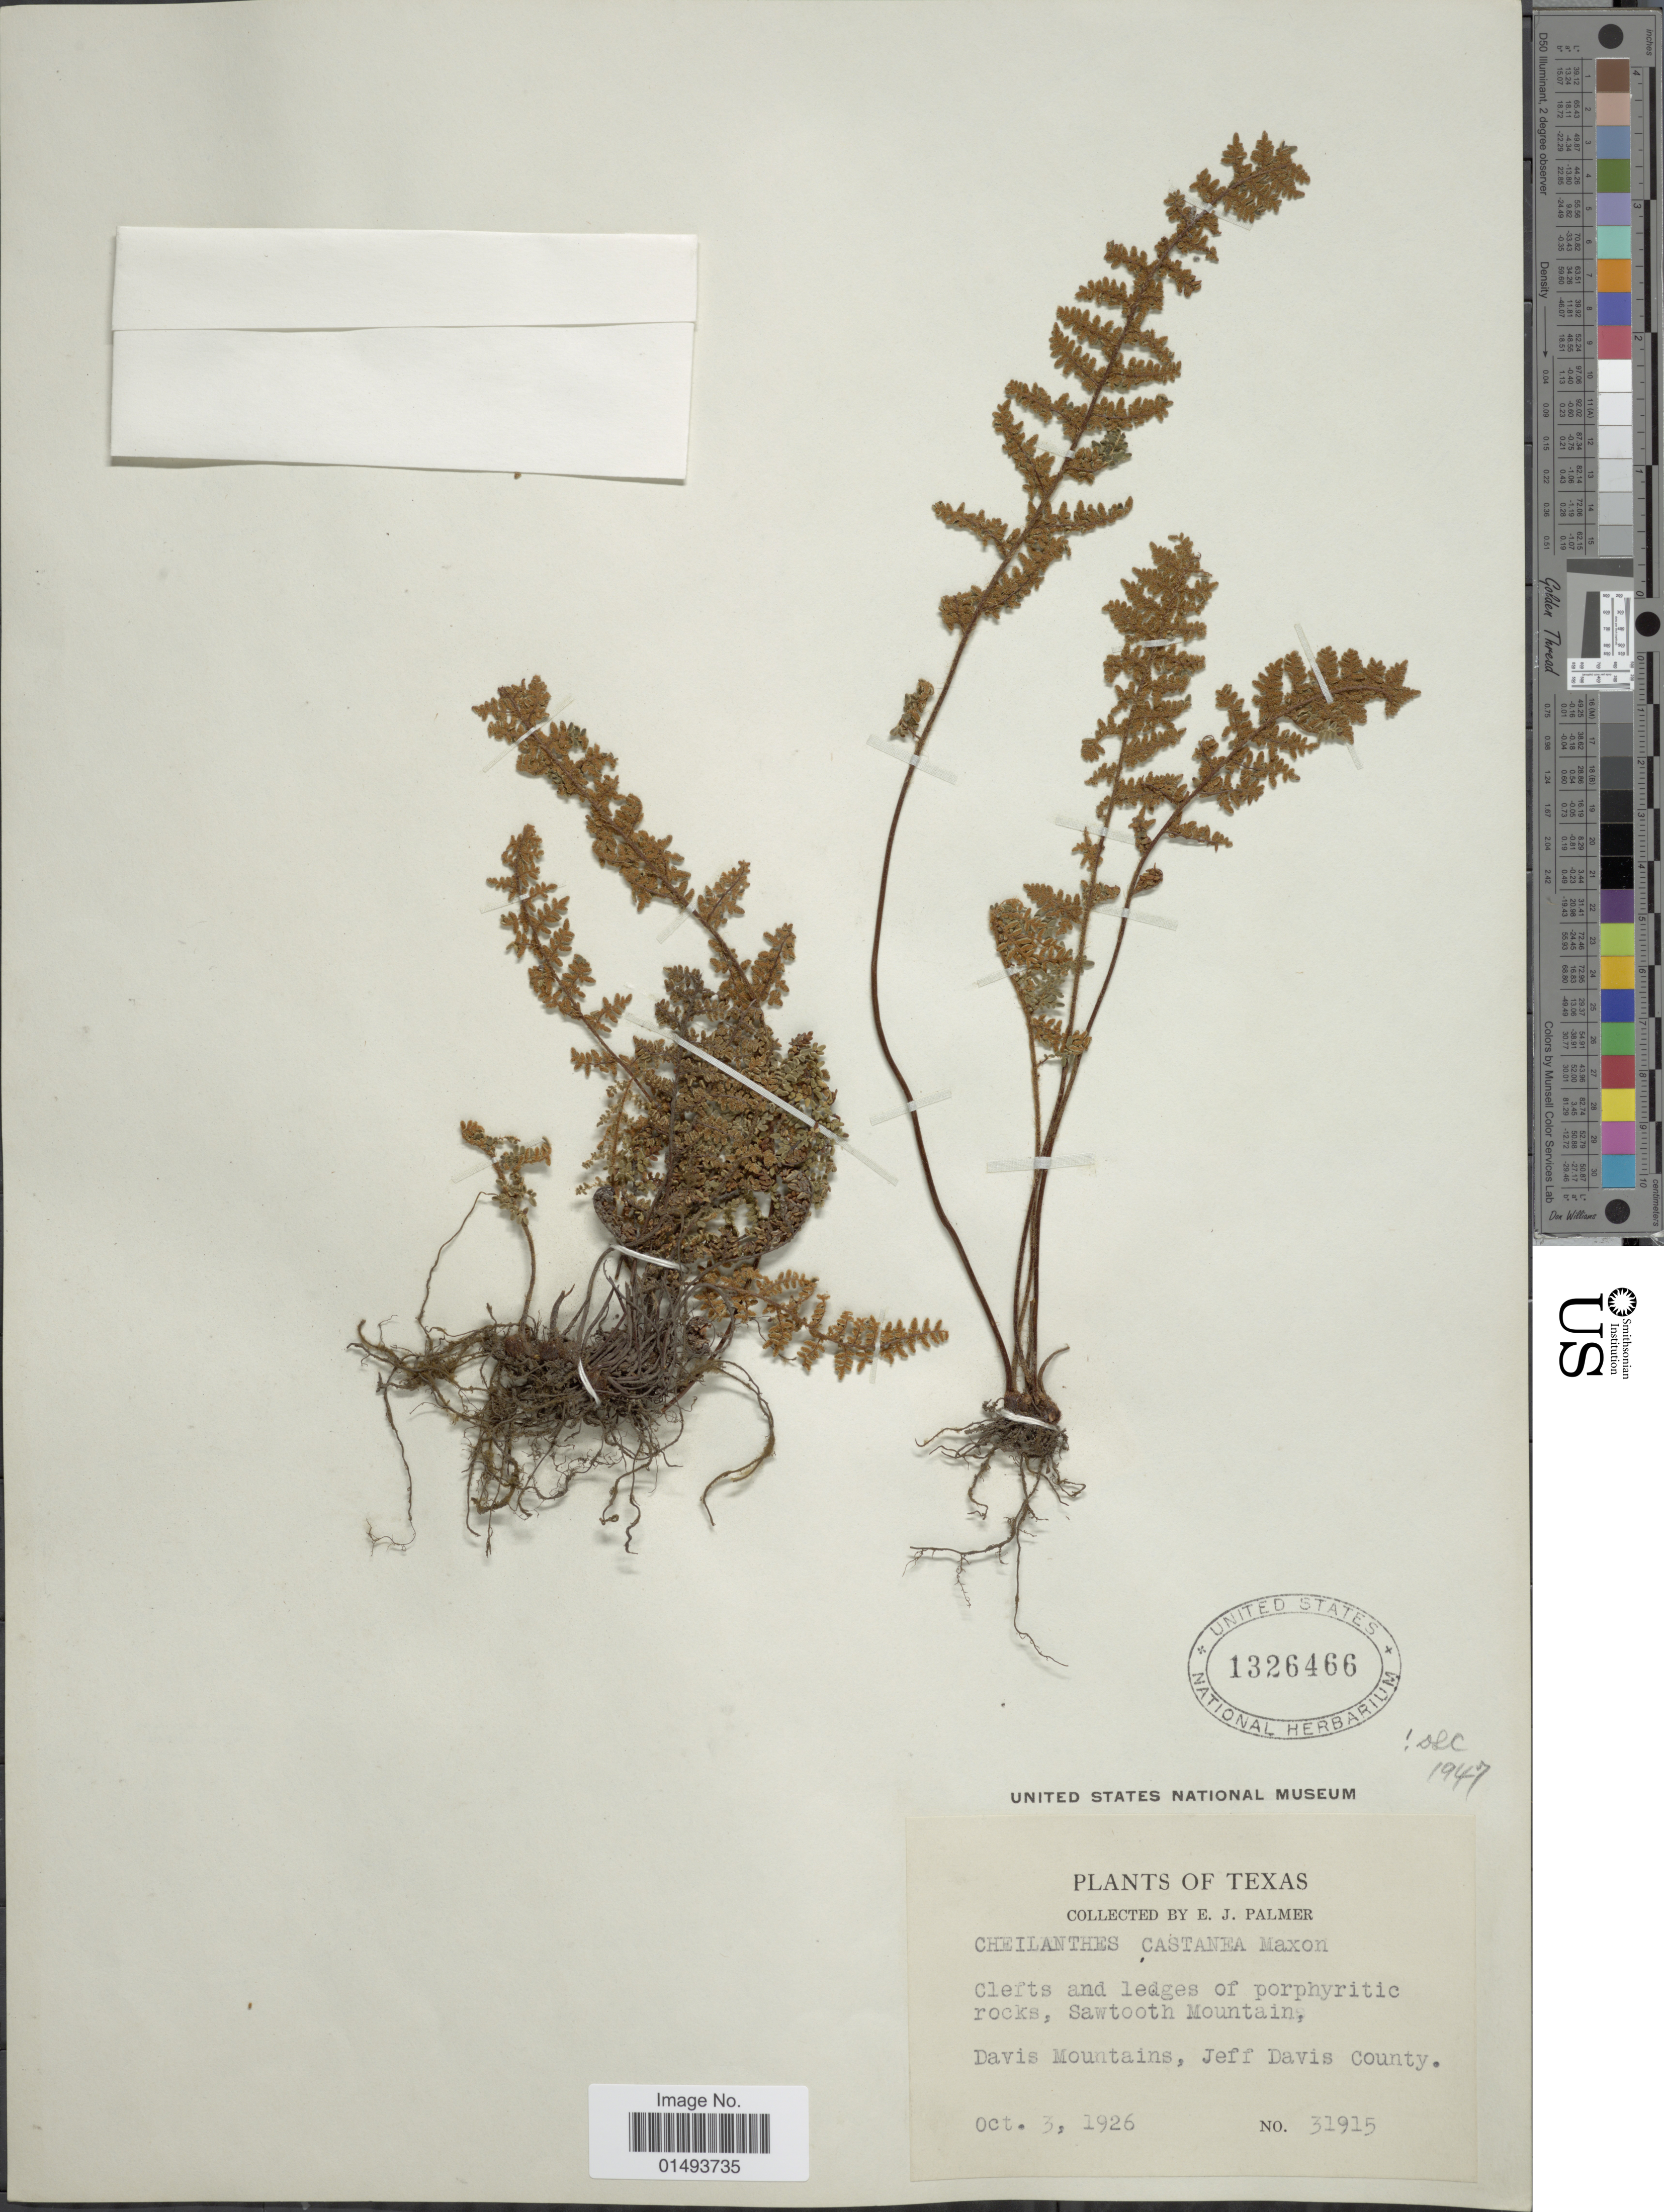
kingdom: Plantae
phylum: Tracheophyta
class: Polypodiopsida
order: Polypodiales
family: Pteridaceae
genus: Myriopteris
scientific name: Myriopteris rufa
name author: Fée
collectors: E. J. Palmer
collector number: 31915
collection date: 1926-10-03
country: United States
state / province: Texas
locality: Plants of Texas, Clefts and ledges of porphyritic rocks, Sawtooth Mountain, Davis Mountains, Jeff Davis County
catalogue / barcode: US 1326466